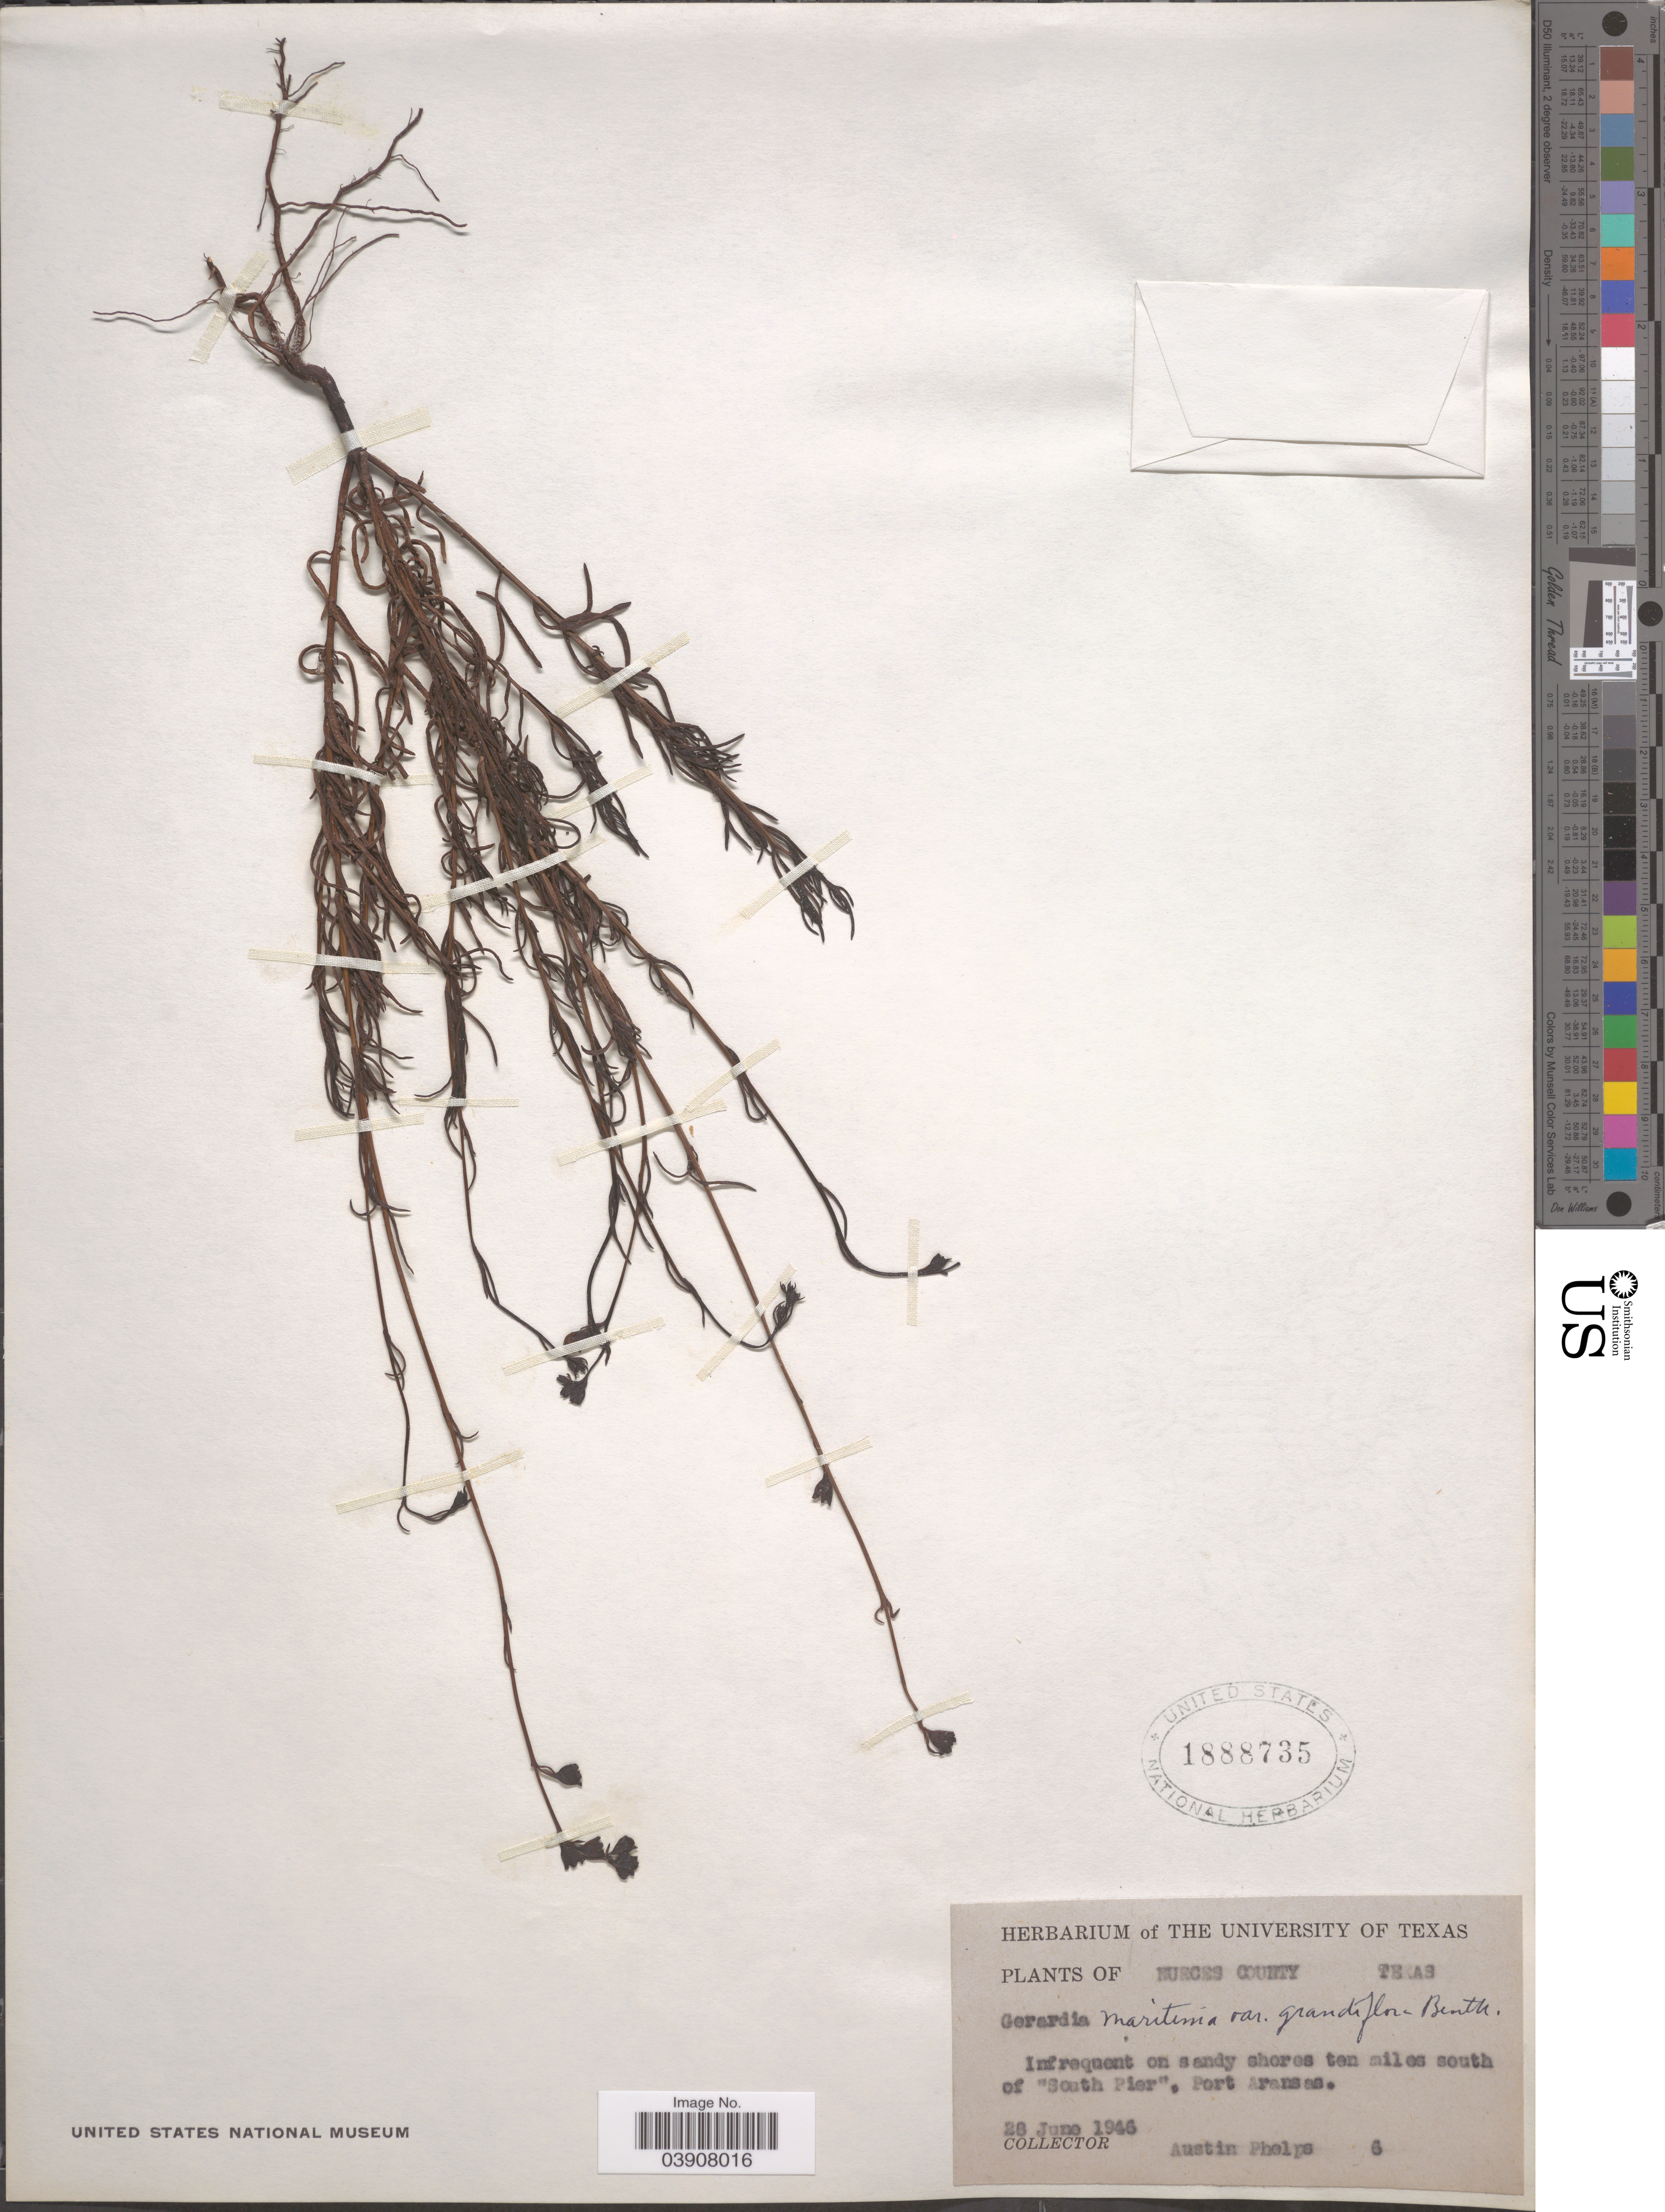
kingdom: Plantae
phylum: Tracheophyta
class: Magnoliopsida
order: Lamiales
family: Orobanchaceae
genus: Agalinis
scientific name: Agalinis maritima var. grandiflora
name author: (Benth.) Pennell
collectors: A. Phelps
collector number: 6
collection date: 1946-06-26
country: United States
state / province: Texas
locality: Nurces County. Infrequent on sandy shores ten miles south of "'South Pier", Port Aransas.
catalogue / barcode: US 1888735